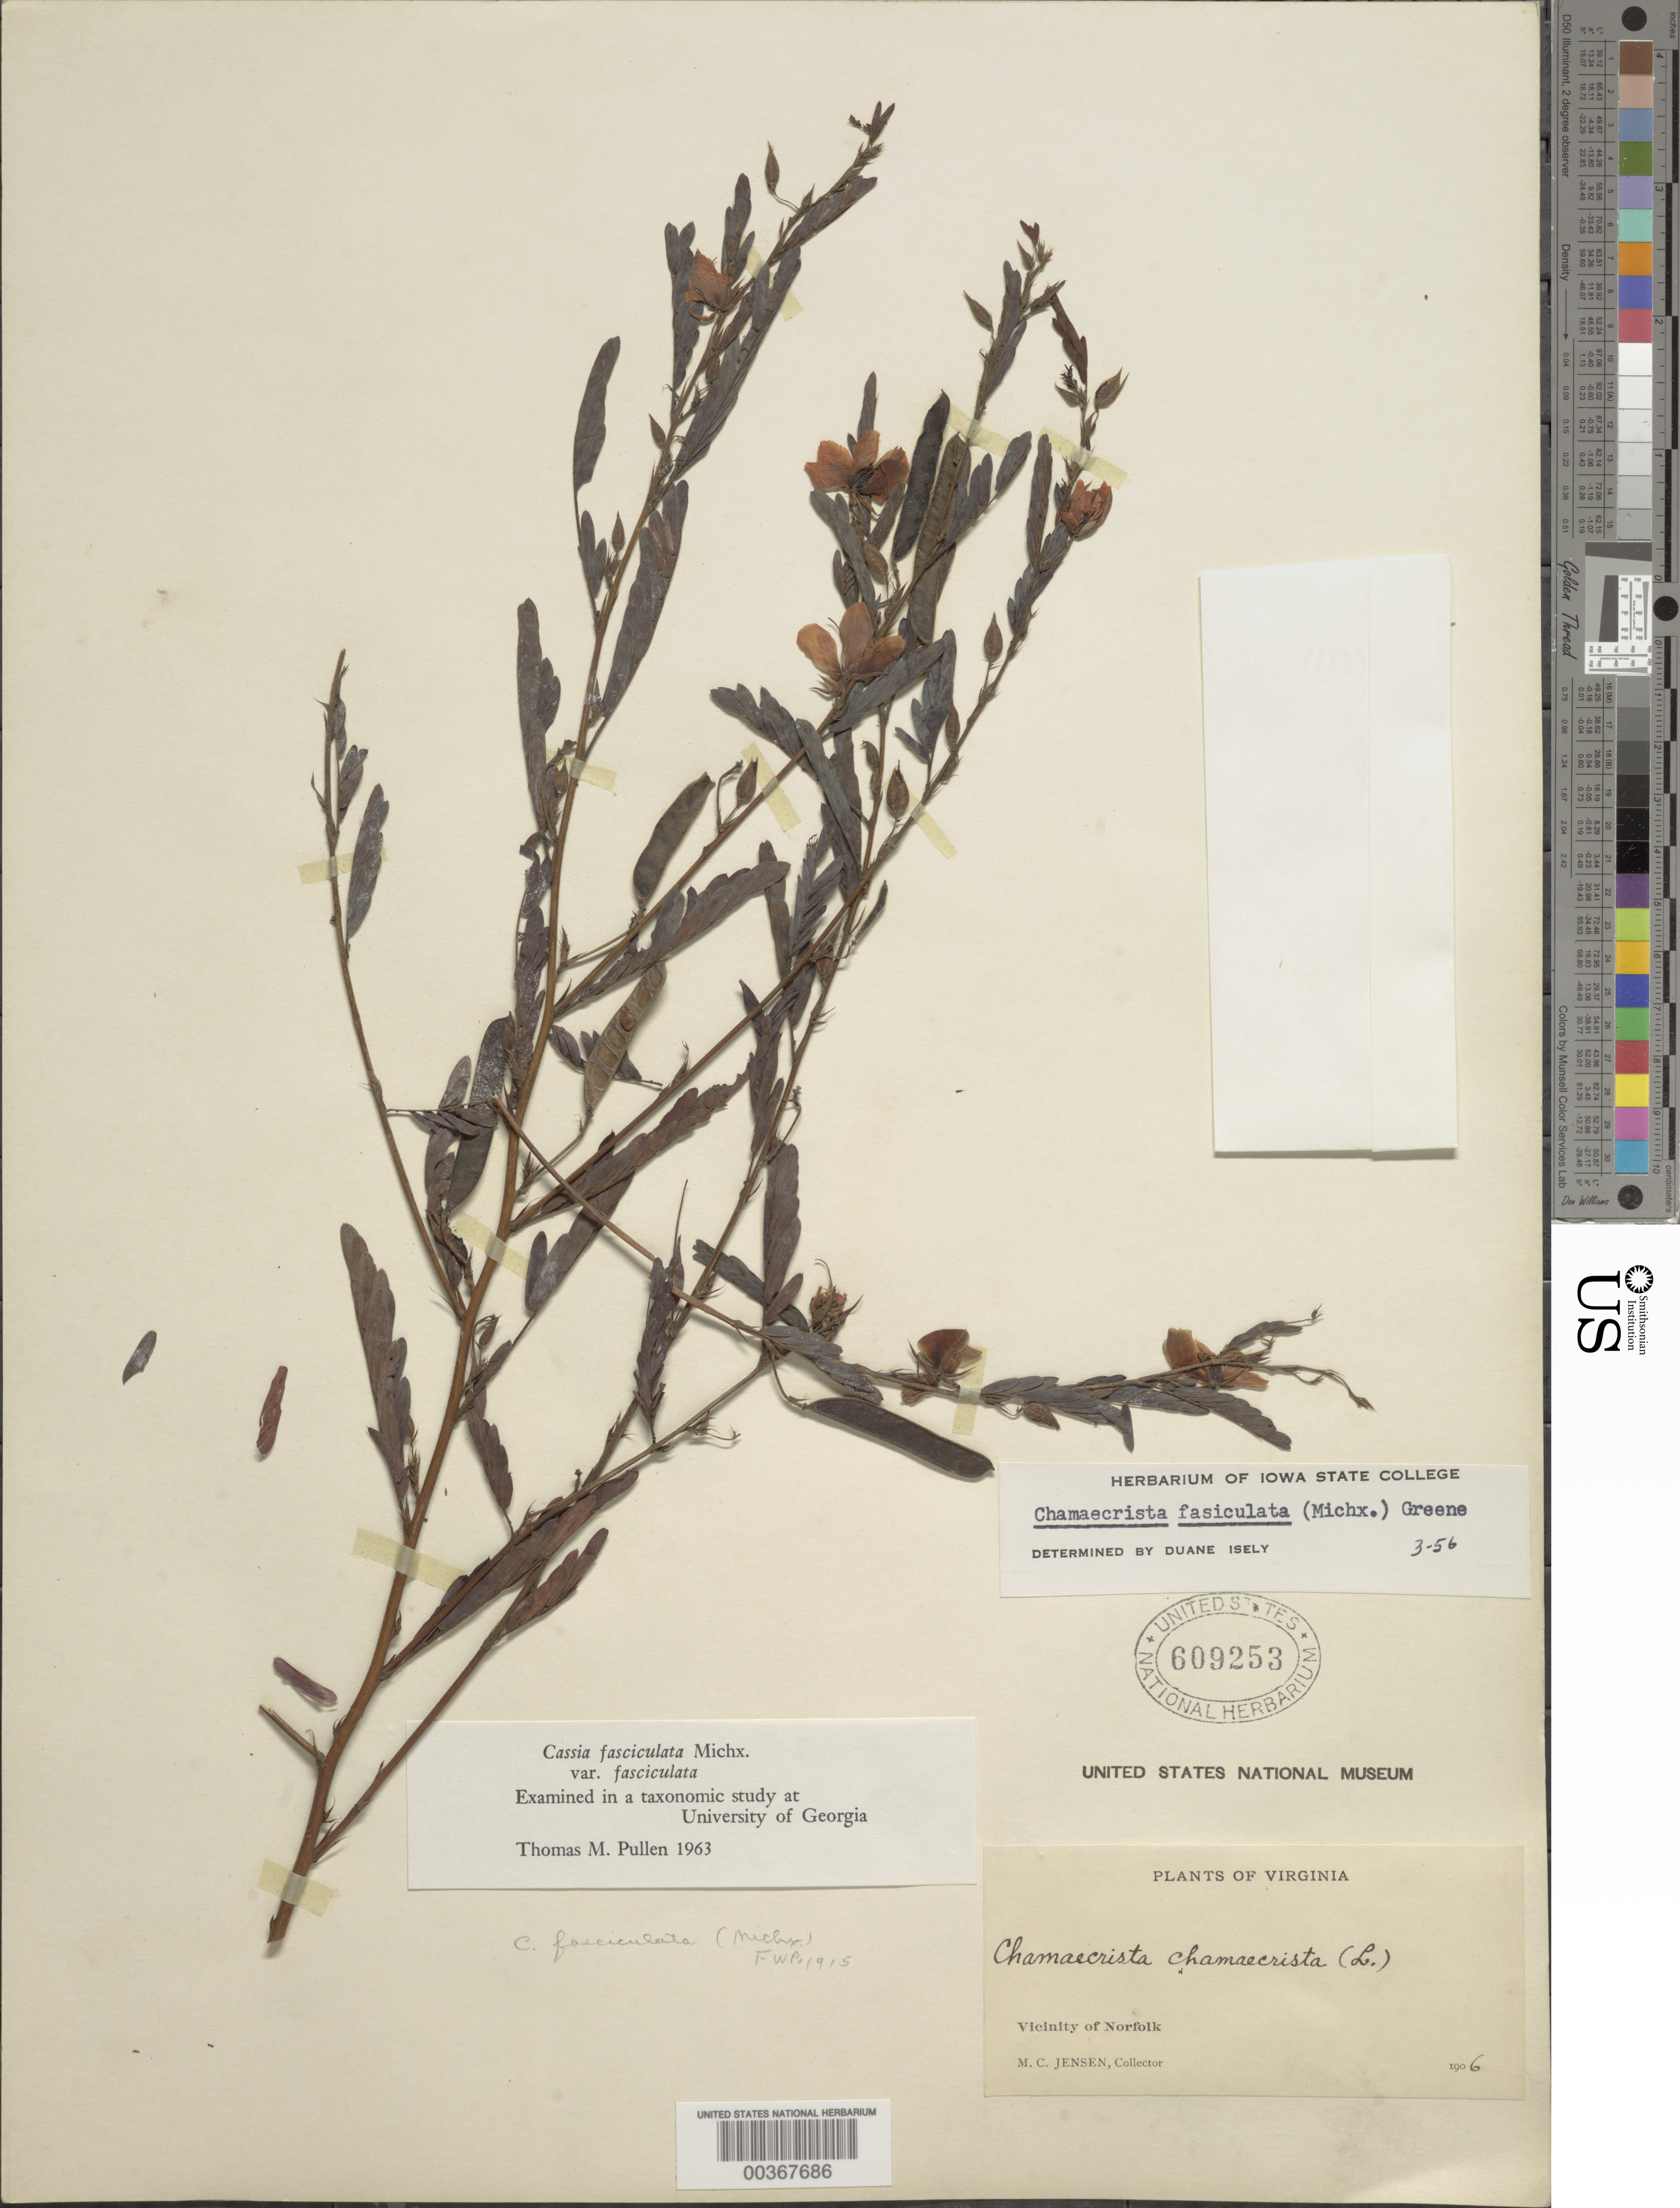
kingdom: Plantae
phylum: Tracheophyta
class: Magnoliopsida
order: Fabales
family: Fabaceae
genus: Chamaecrista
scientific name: Chamaecrista fasciculata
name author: (Michx.) Greene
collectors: M. C. Jensen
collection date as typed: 1906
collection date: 1906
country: United States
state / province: Virginia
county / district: City of Norfolk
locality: Vicinity of Norfolk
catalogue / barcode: US 609253